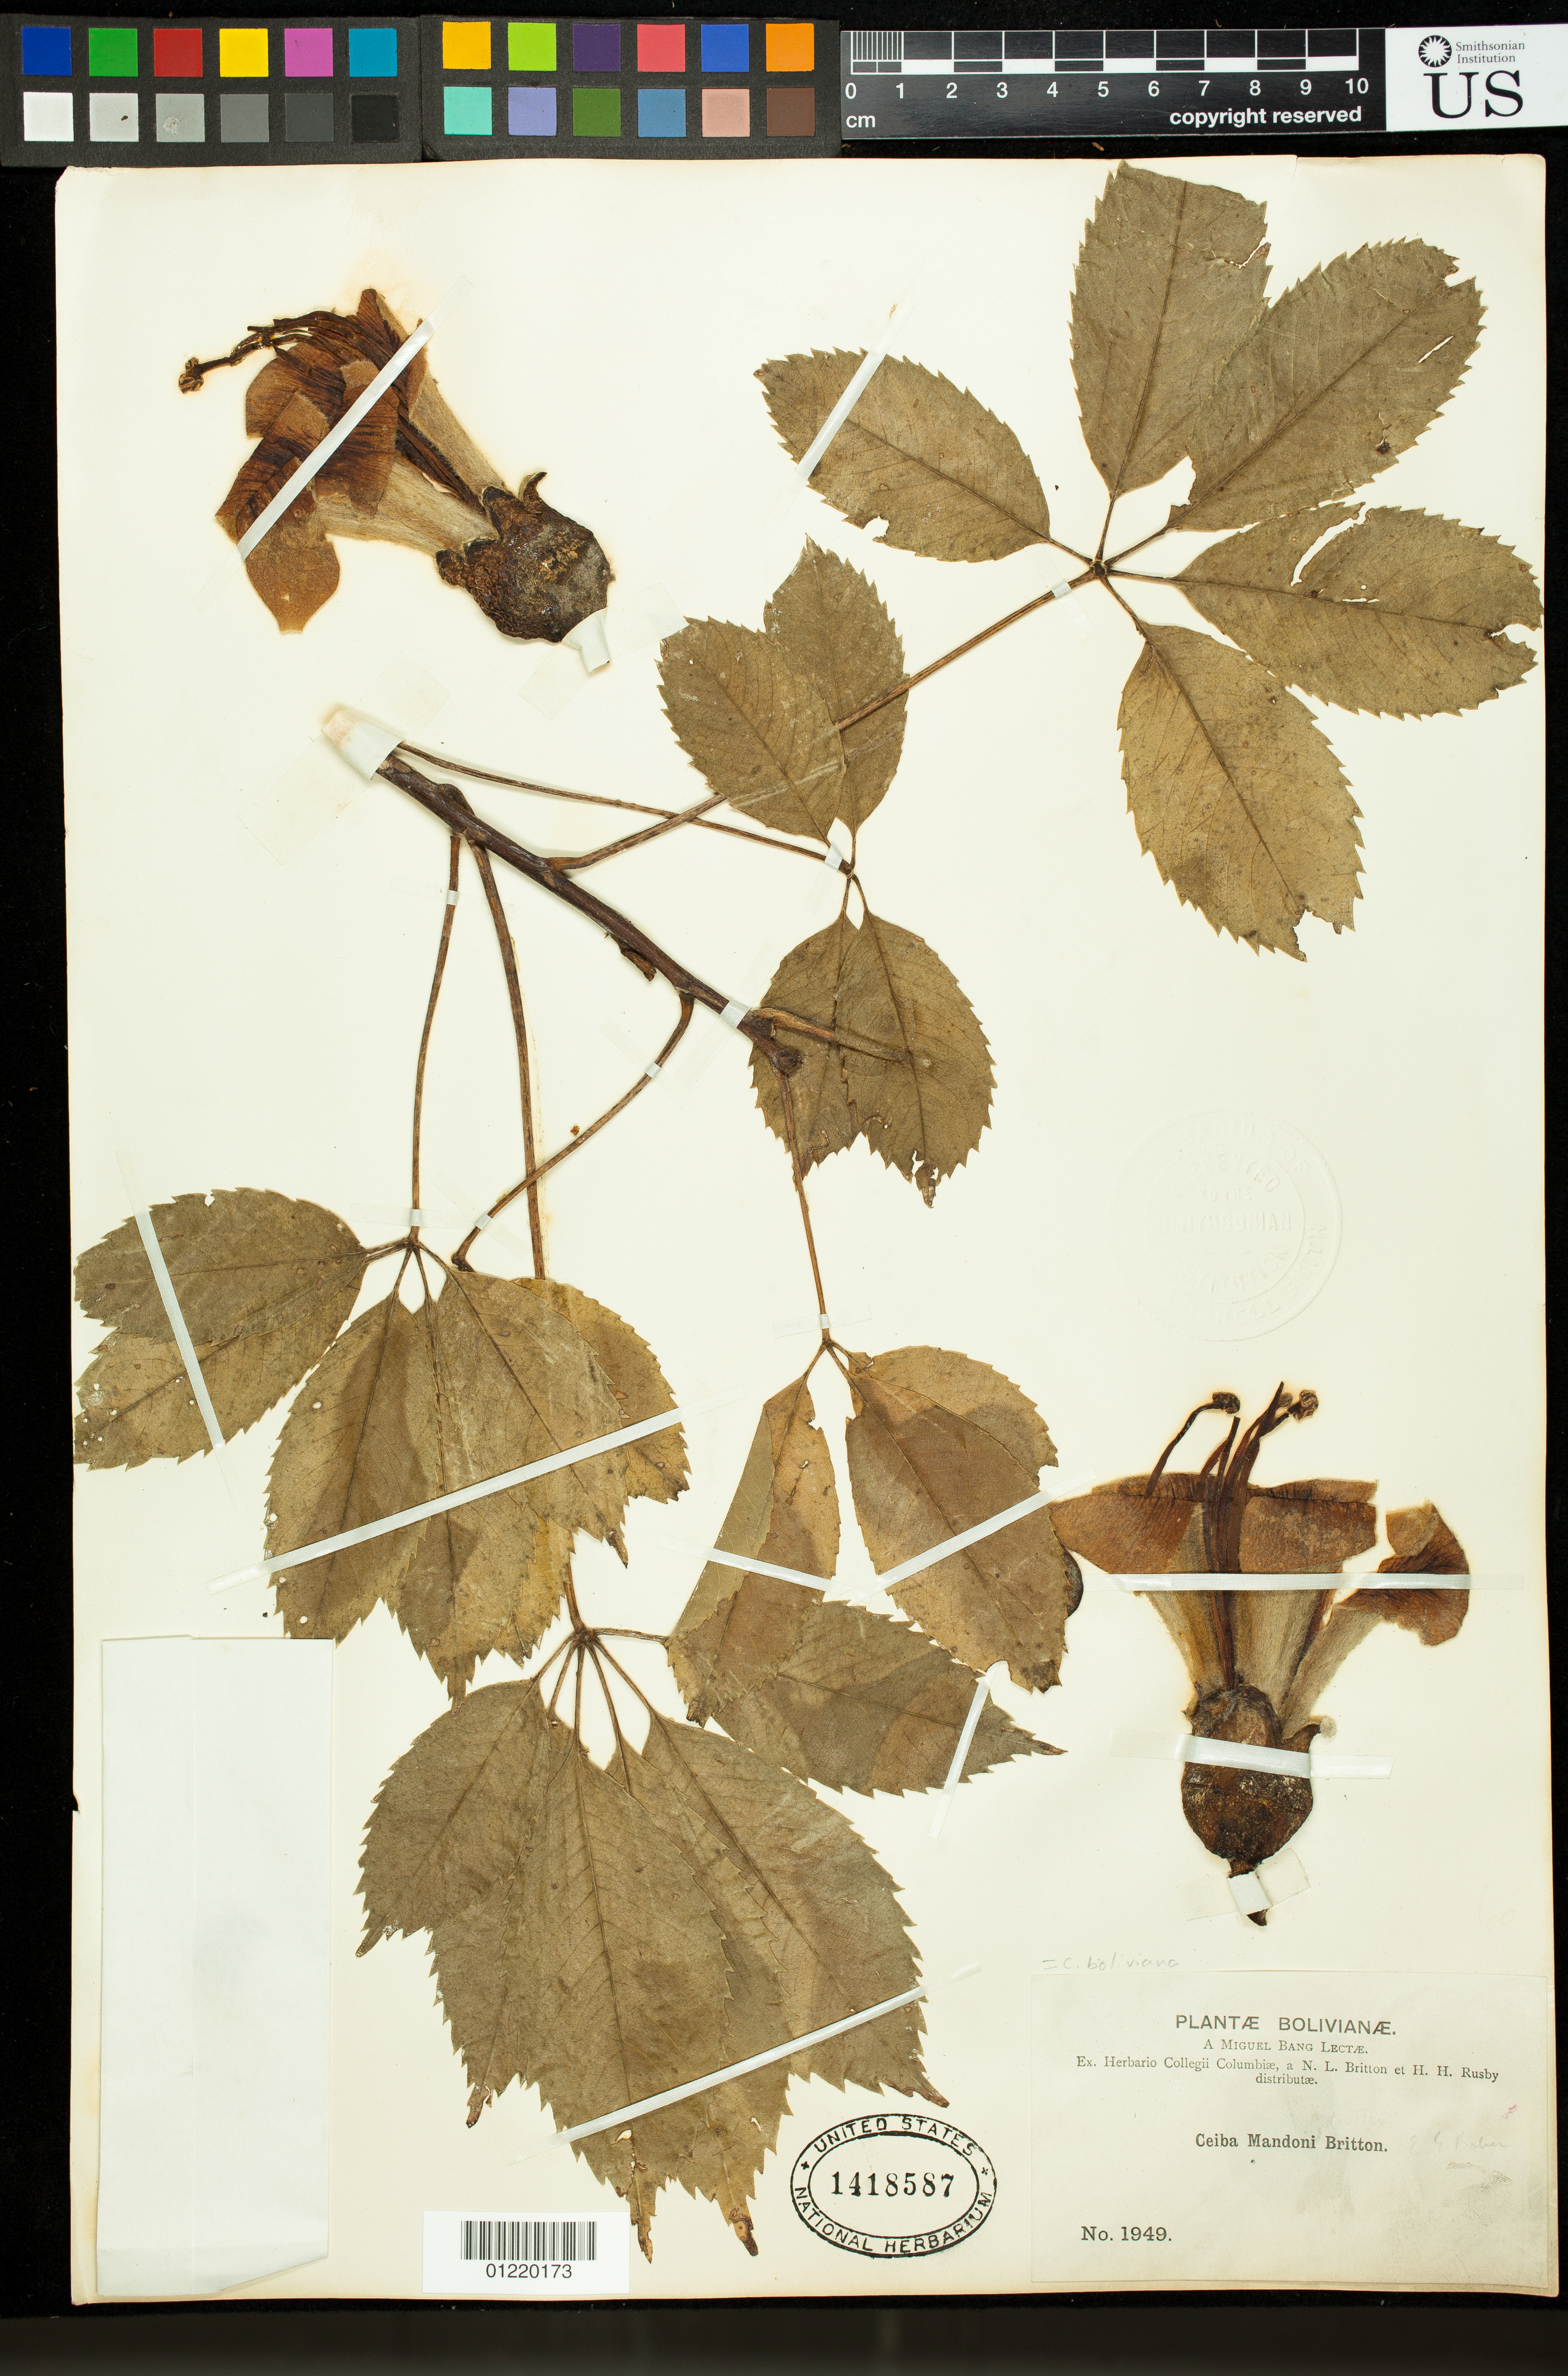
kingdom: Plantae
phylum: Tracheophyta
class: Magnoliopsida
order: Malvales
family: Malvaceae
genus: Ceiba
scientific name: Ceiba boliviana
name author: Britten & Baker f.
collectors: M. Bang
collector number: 1949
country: Bolivia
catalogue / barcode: US 1418587